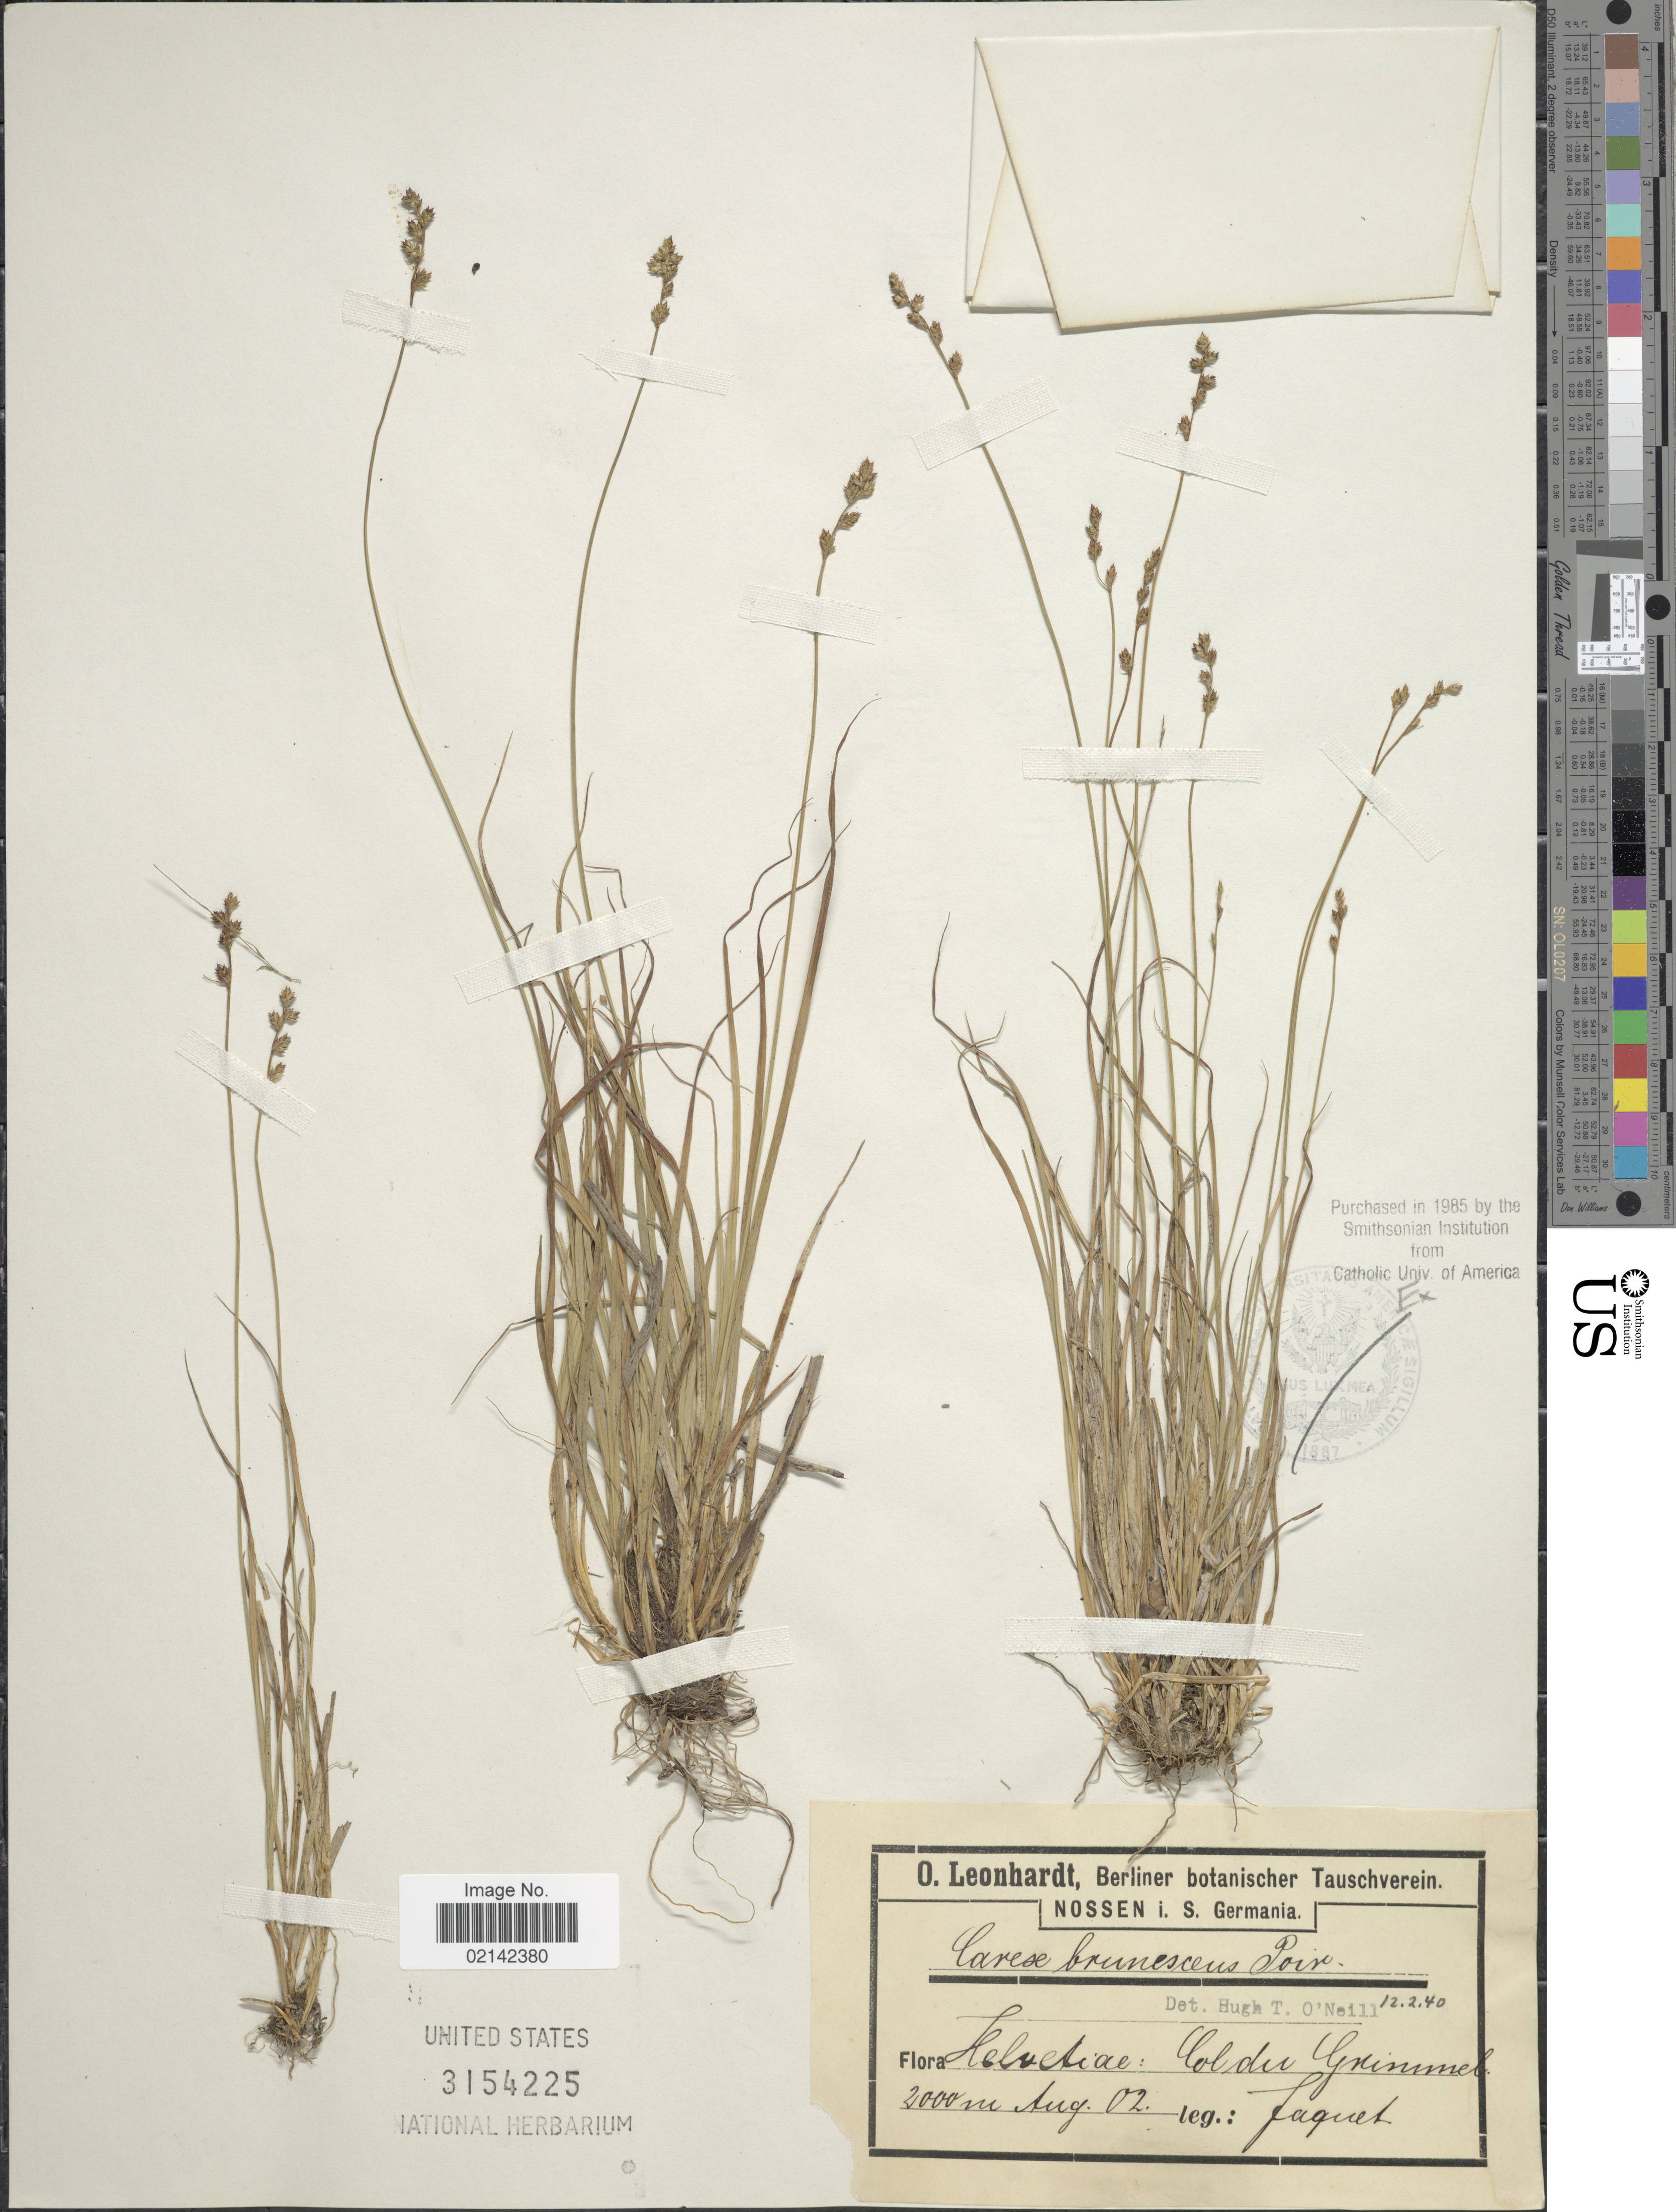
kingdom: Plantae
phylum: Tracheophyta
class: Liliopsida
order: Poales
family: Cyperaceae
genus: Carex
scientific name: Carex brunnescens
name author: (Pers.) Poir.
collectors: Faguet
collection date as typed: Transcribed d/m/y: /8/2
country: Switzerland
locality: Col du Grimsuel. Helvetiae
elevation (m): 2000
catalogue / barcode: US 3154225